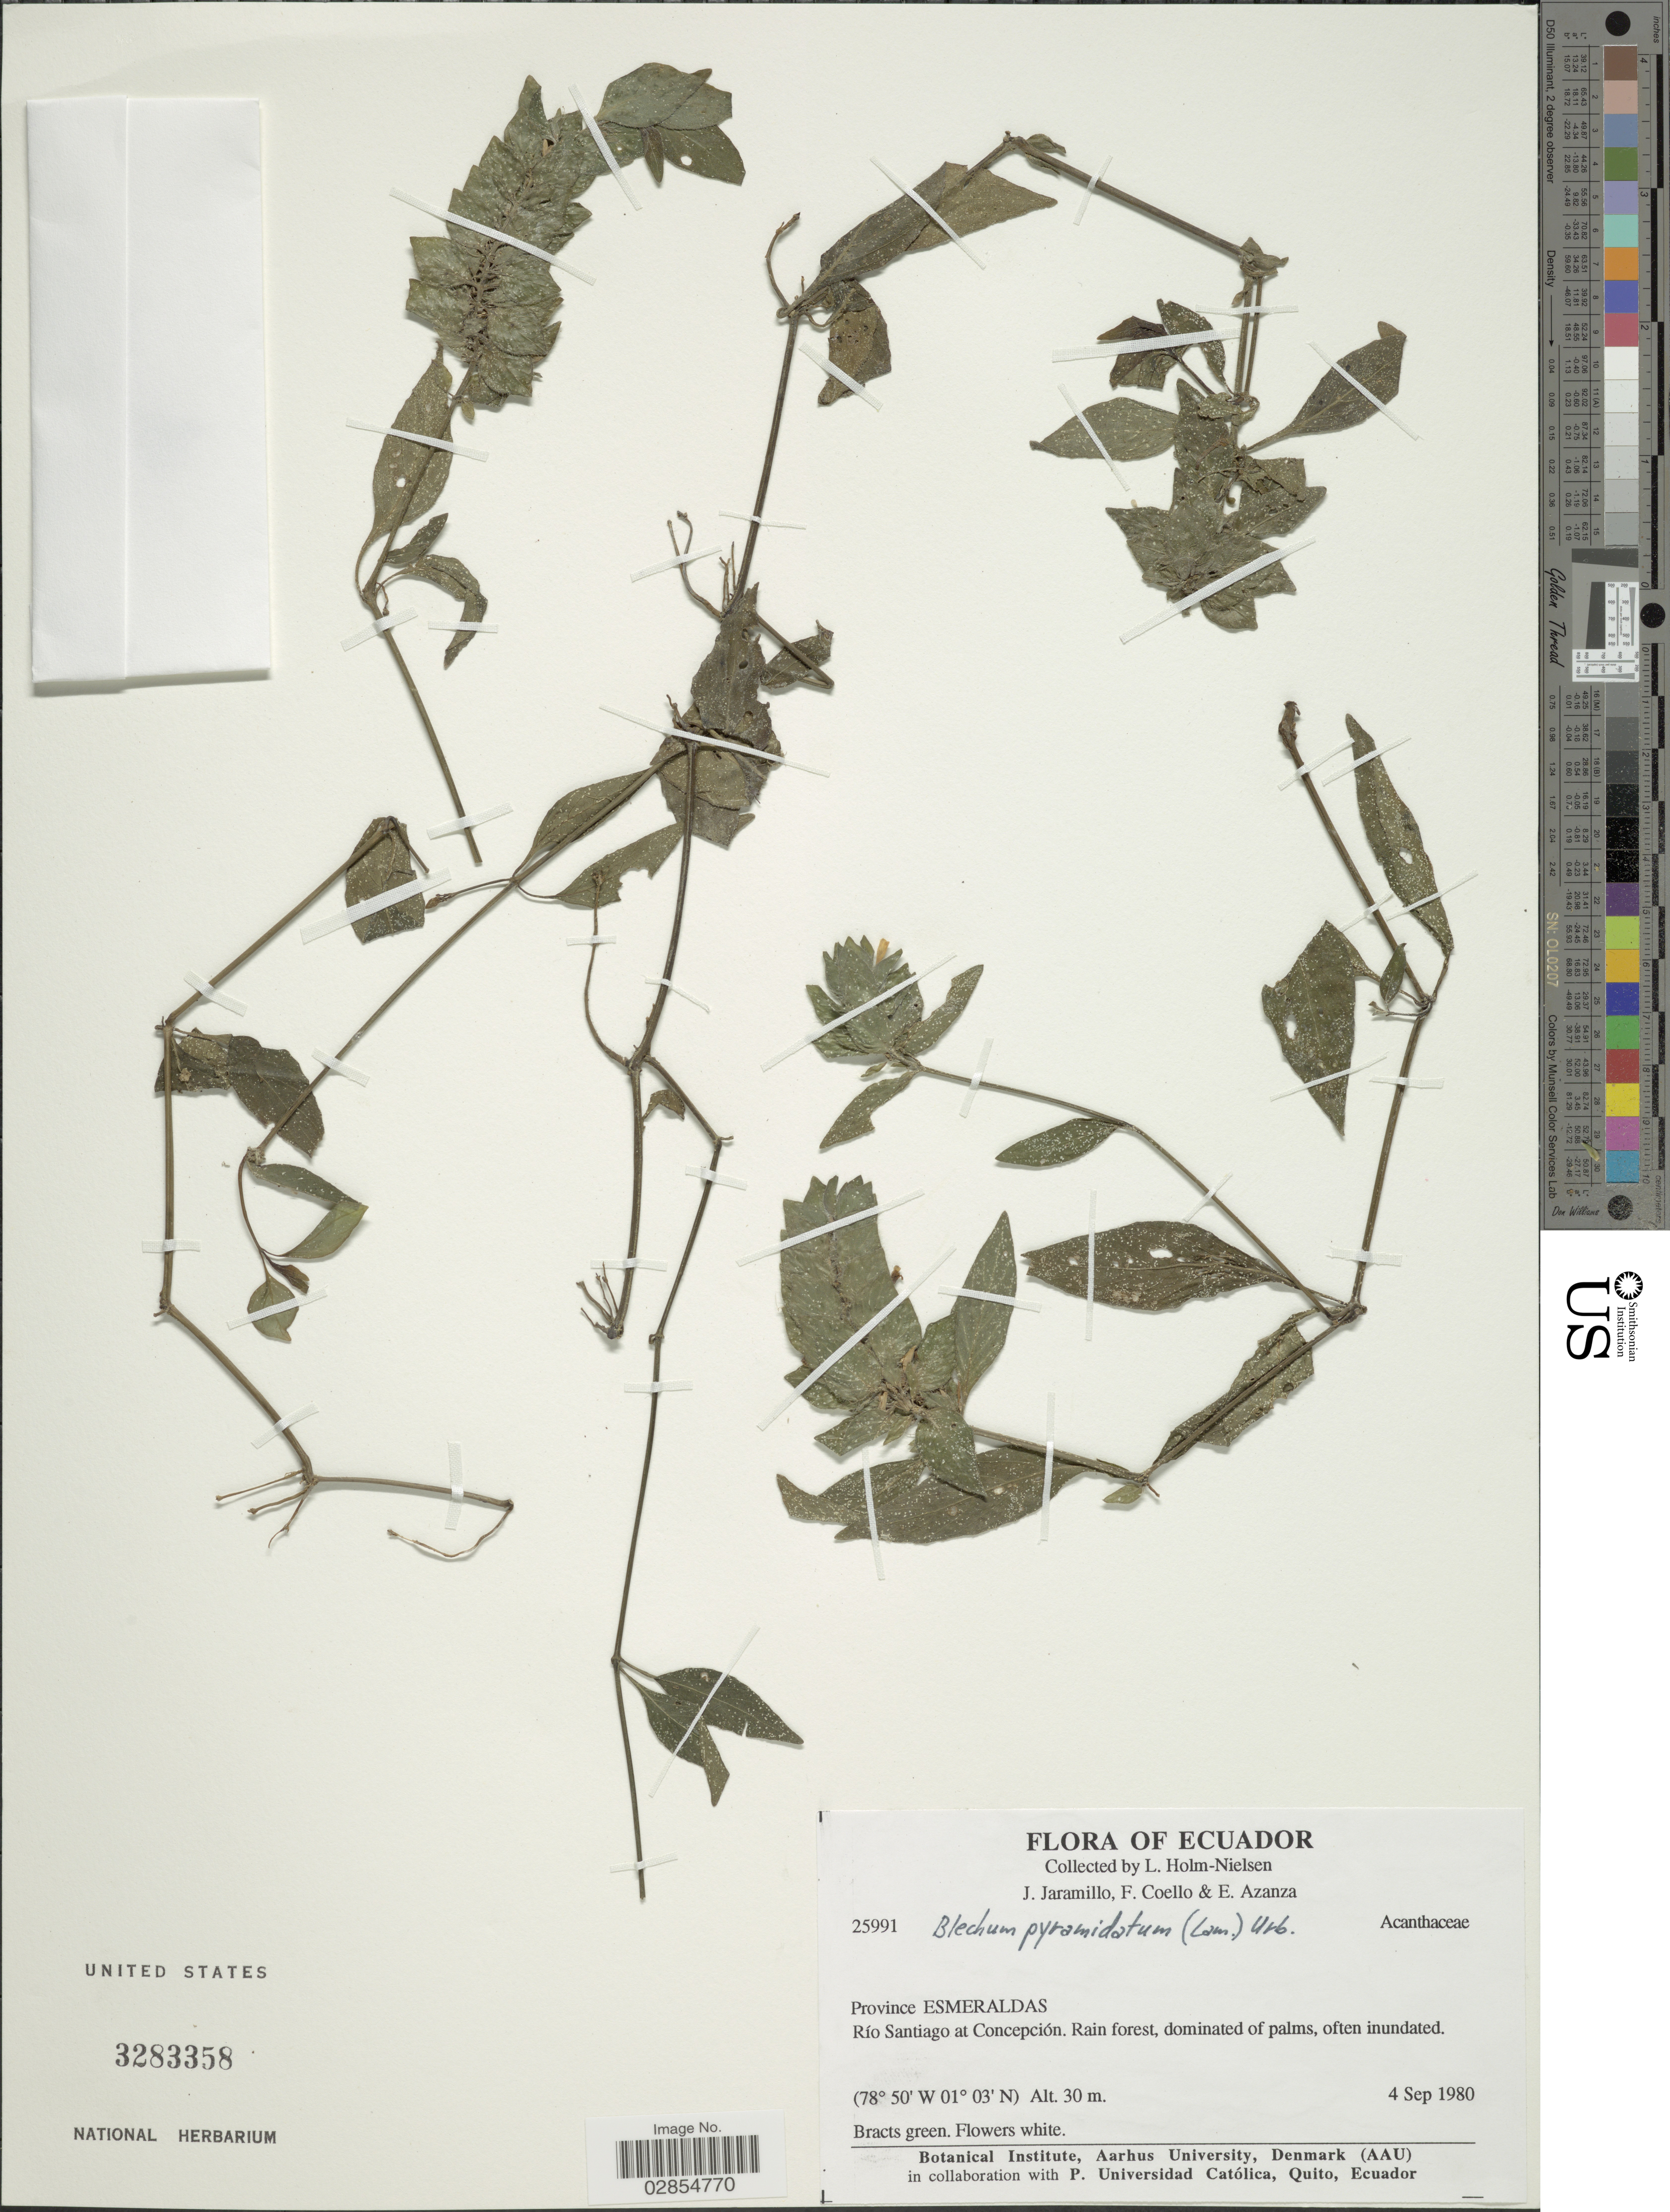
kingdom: Plantae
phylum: Tracheophyta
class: Magnoliopsida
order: Lamiales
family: Acanthaceae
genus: Blechum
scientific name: Blechum brownei f. puberulum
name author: Leonard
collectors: L. Holm-Nielsen, J. Jaramillo, F. Coello & E. Azanza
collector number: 25991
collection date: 1980-09-04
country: Ecuador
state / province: Esmeraldas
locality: Province Esmeraldas. Río Santiago at Concepción.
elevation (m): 30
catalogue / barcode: US 3283358